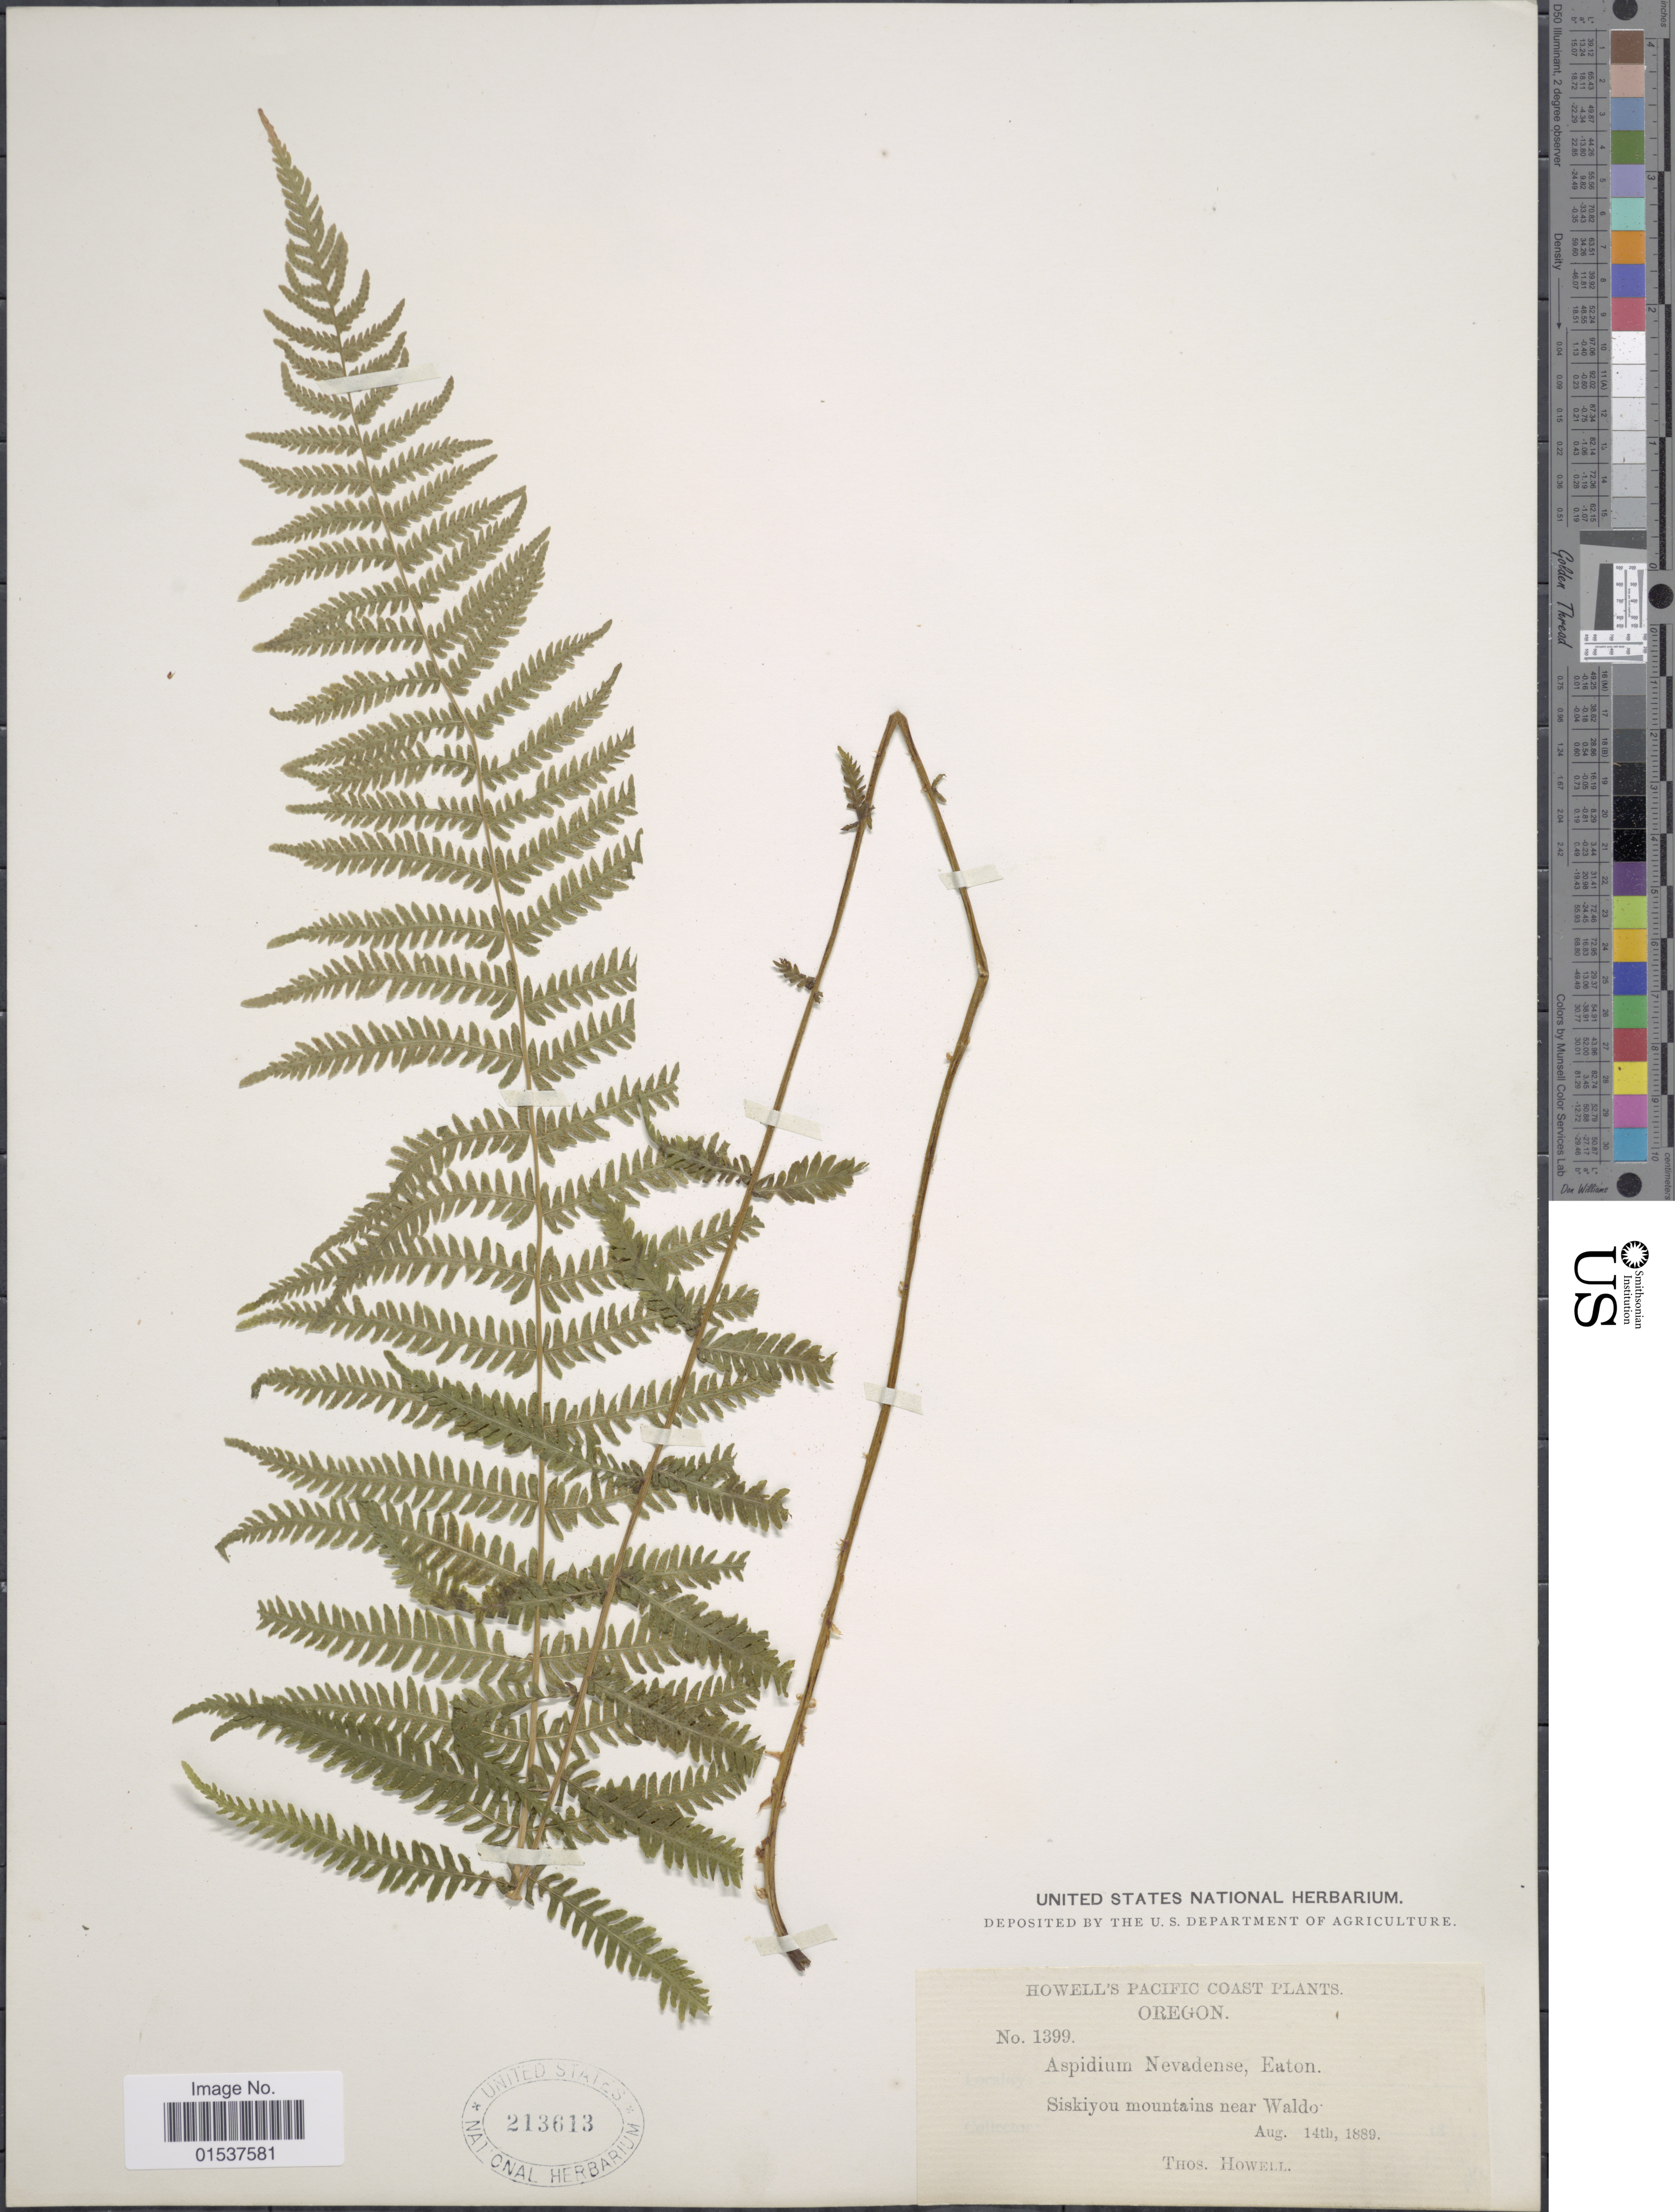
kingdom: Plantae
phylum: Tracheophyta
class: Polypodiopsida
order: Polypodiales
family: Thelypteridaceae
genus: Parathelypteris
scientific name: Parathelypteris nevadensis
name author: (Baker) Holttum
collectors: T. Howell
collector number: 1399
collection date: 1889-08-14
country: United States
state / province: Oregon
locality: Pacific Coast, Siskiyou mountains near Waldo.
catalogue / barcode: US 213613